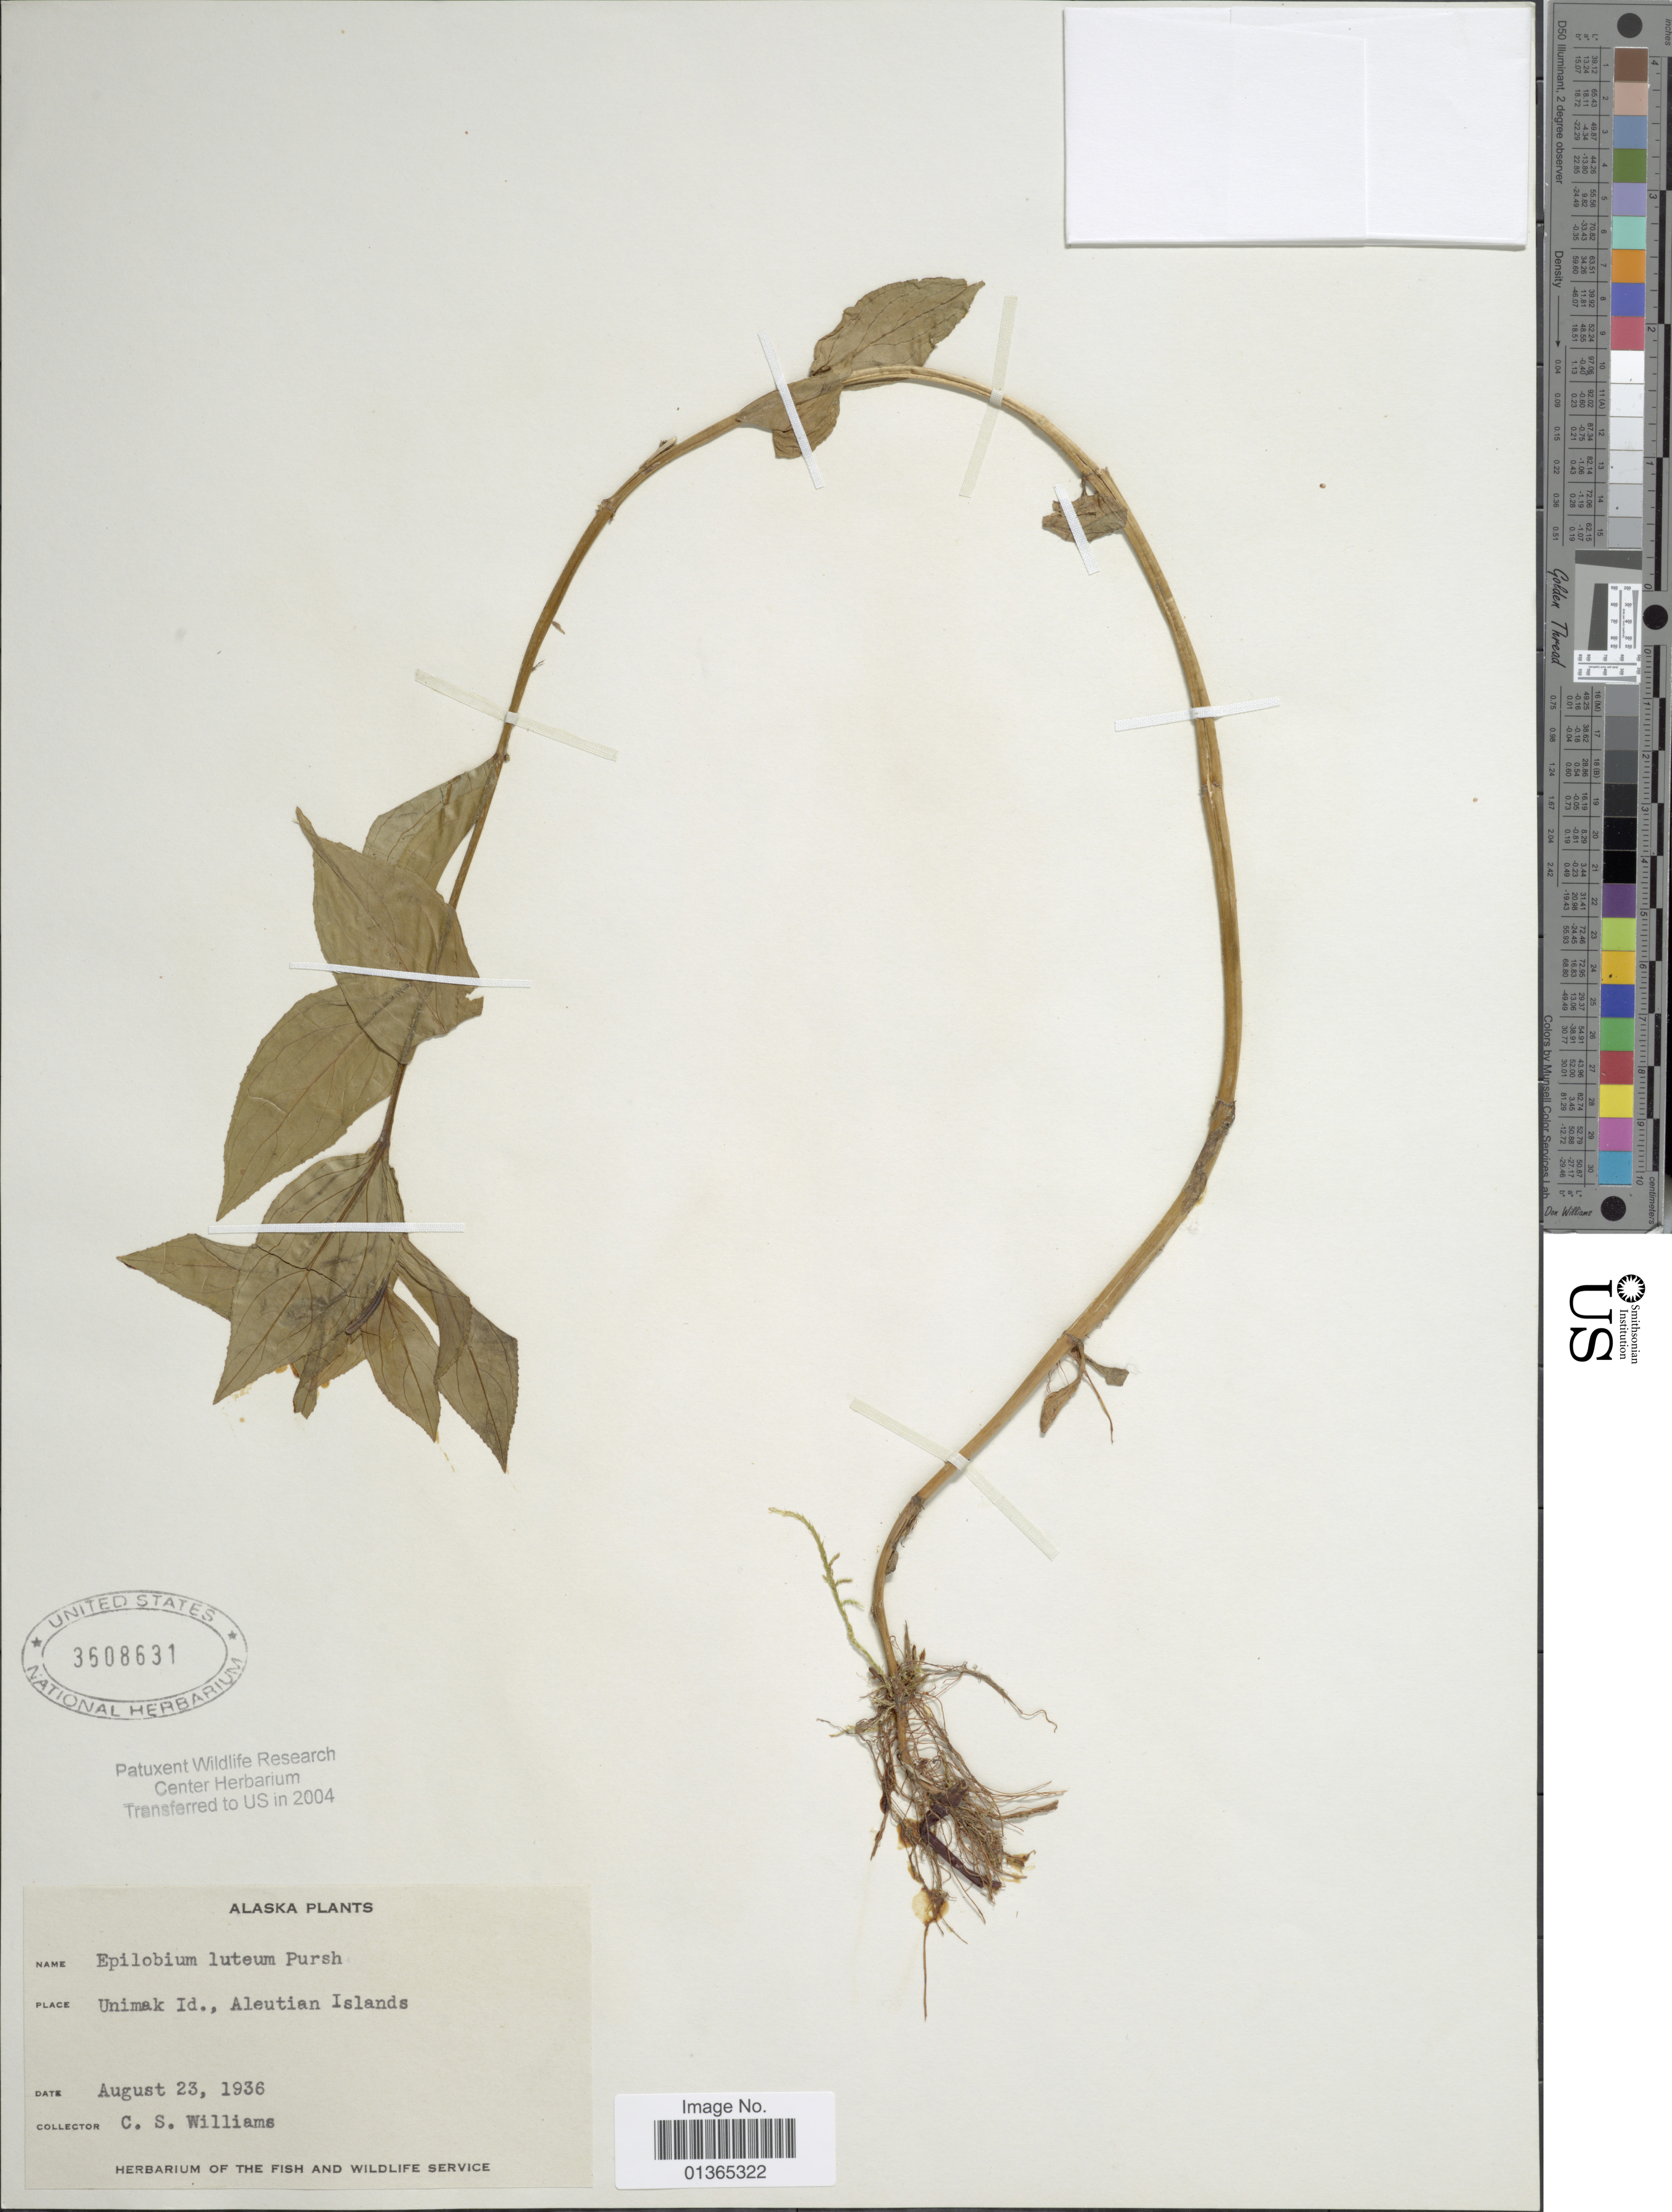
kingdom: Plantae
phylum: Tracheophyta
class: Magnoliopsida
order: Myrtales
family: Onagraceae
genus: Epilobium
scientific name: Epilobium luteum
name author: Pursh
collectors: C. Williams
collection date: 1936-08-23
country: United States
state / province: Alaska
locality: Unimak Id., Aleutian Islands.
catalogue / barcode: US 3608631